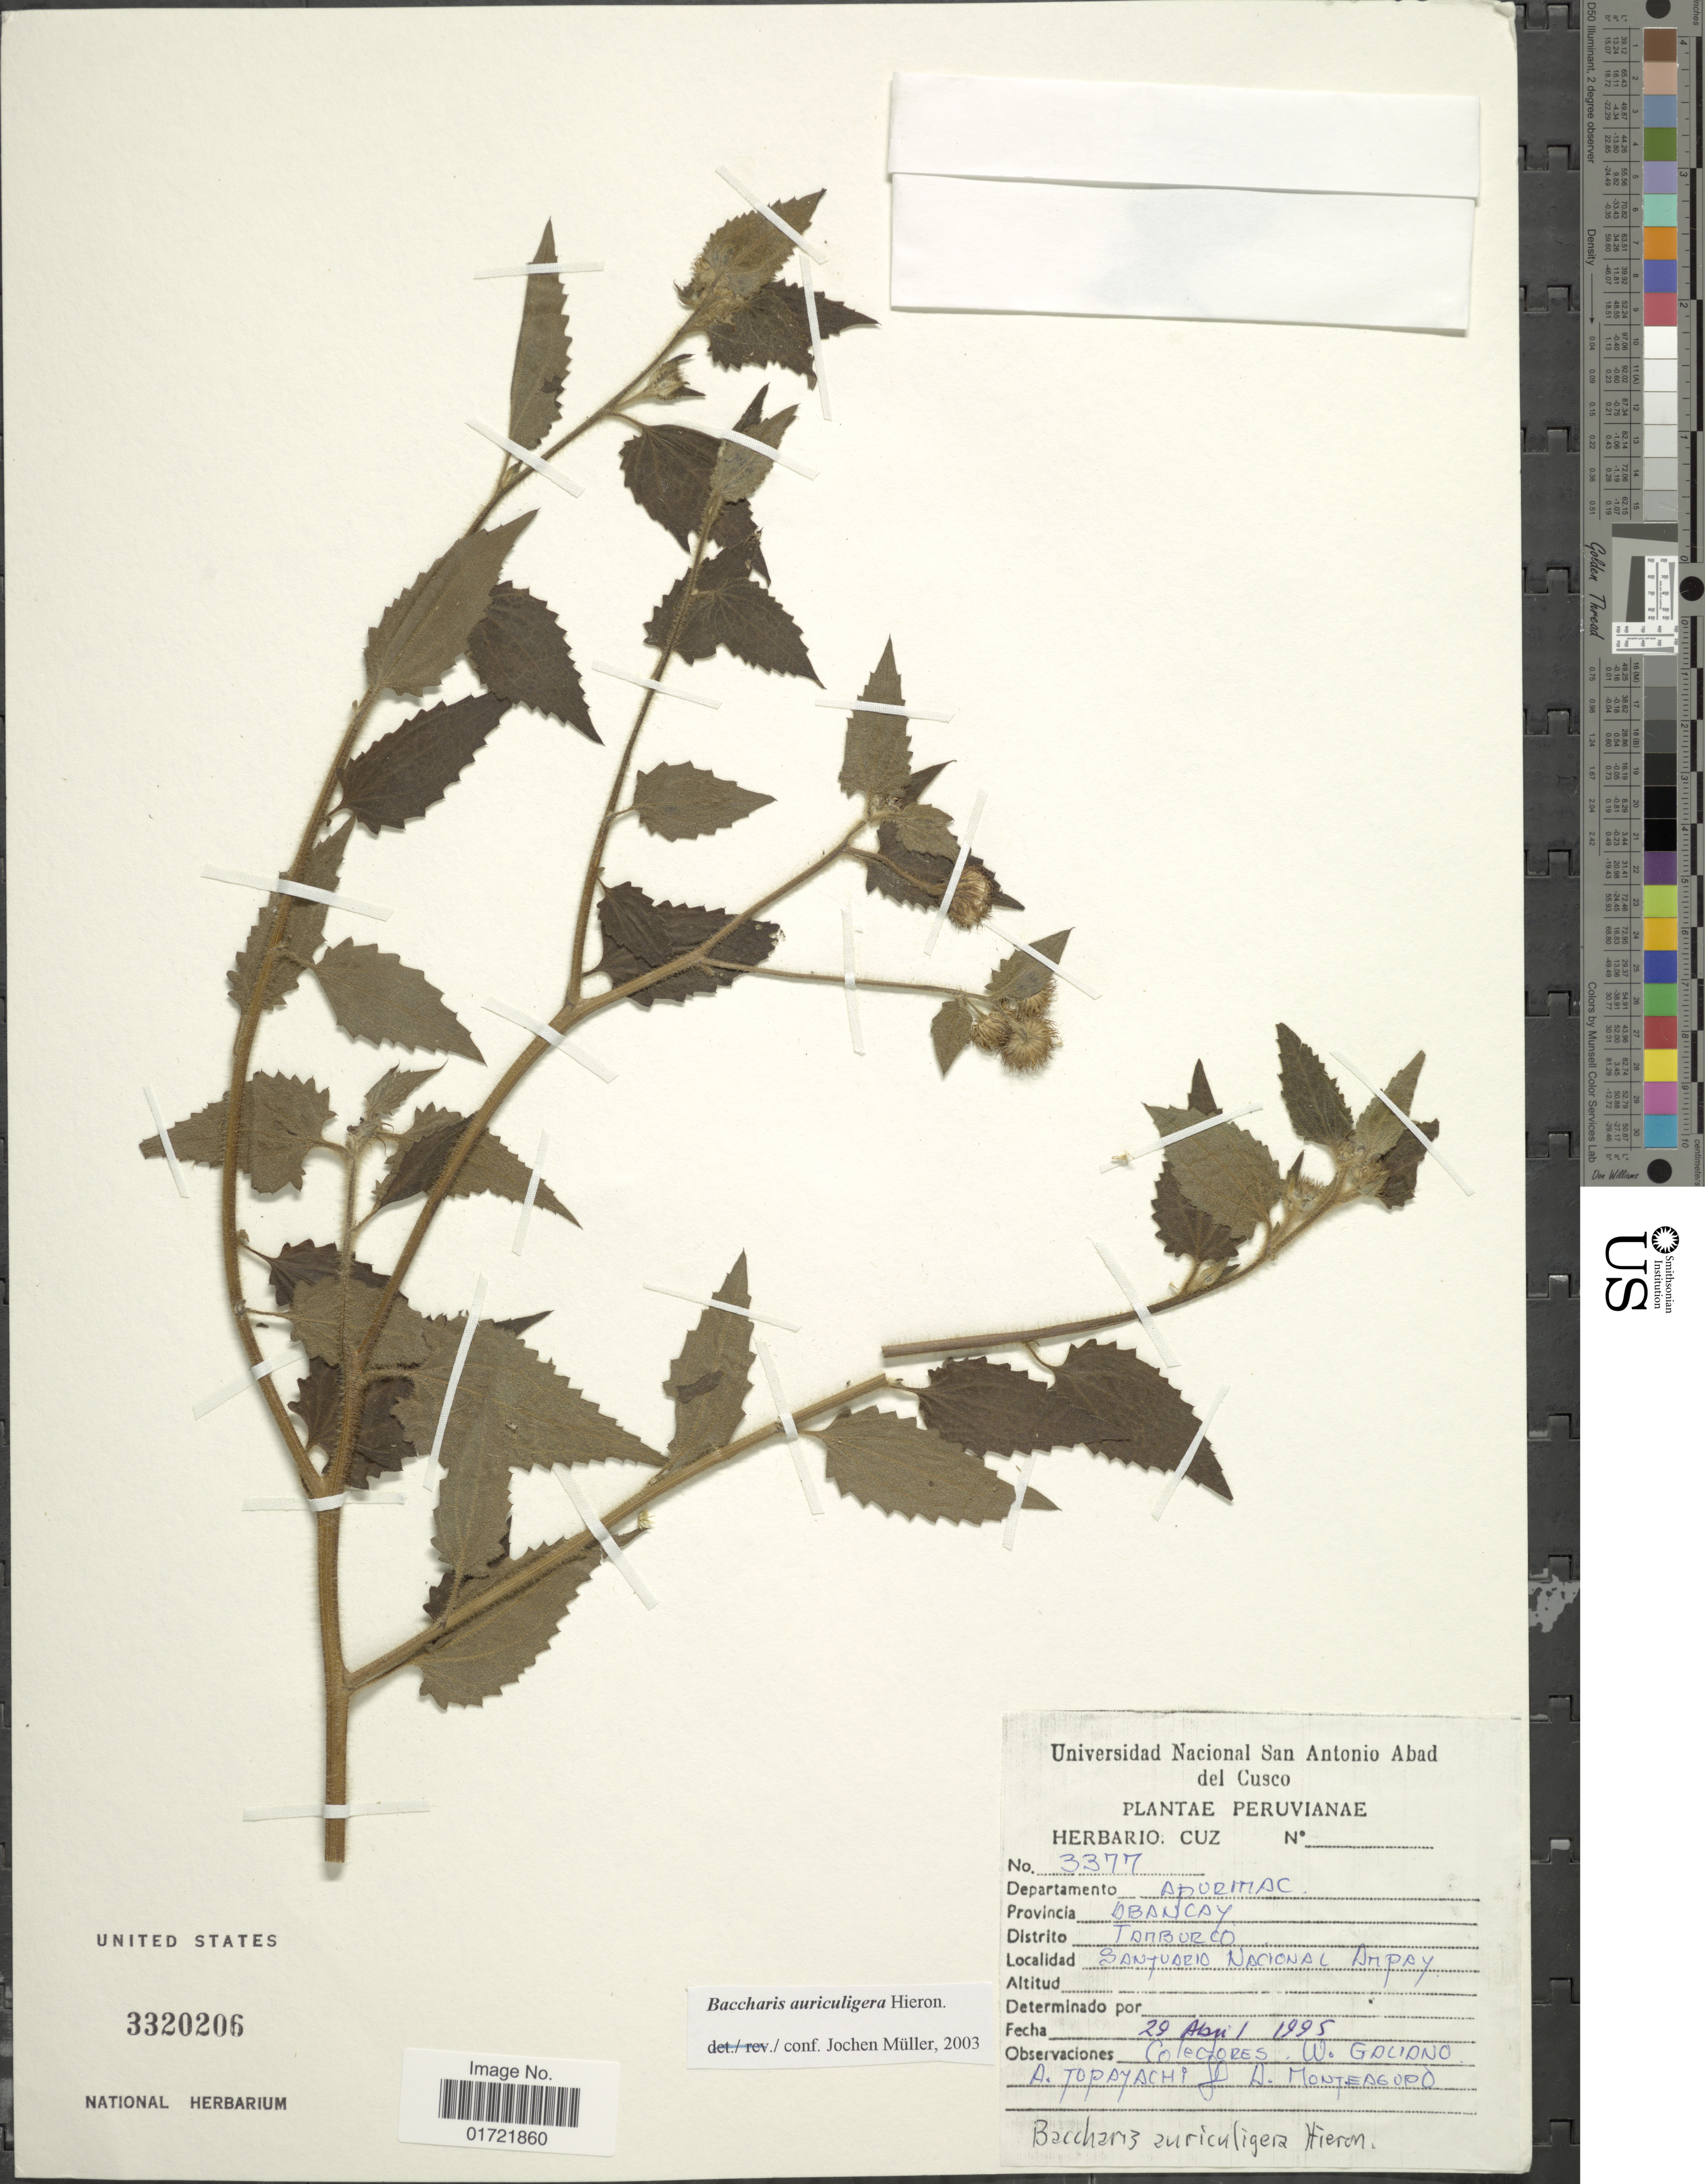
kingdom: Plantae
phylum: Tracheophyta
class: Magnoliopsida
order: Asterales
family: Asteraceae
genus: Baccharis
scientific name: Baccharis auriculigera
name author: Hieron.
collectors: A. Tupsyachi & A. Monteagudo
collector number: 3377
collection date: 1995-04-29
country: Peru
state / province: Apurímac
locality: Santuario Nacional Ampay, Distrito Tamburco, Provincia Abancay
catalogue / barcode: US 3320206